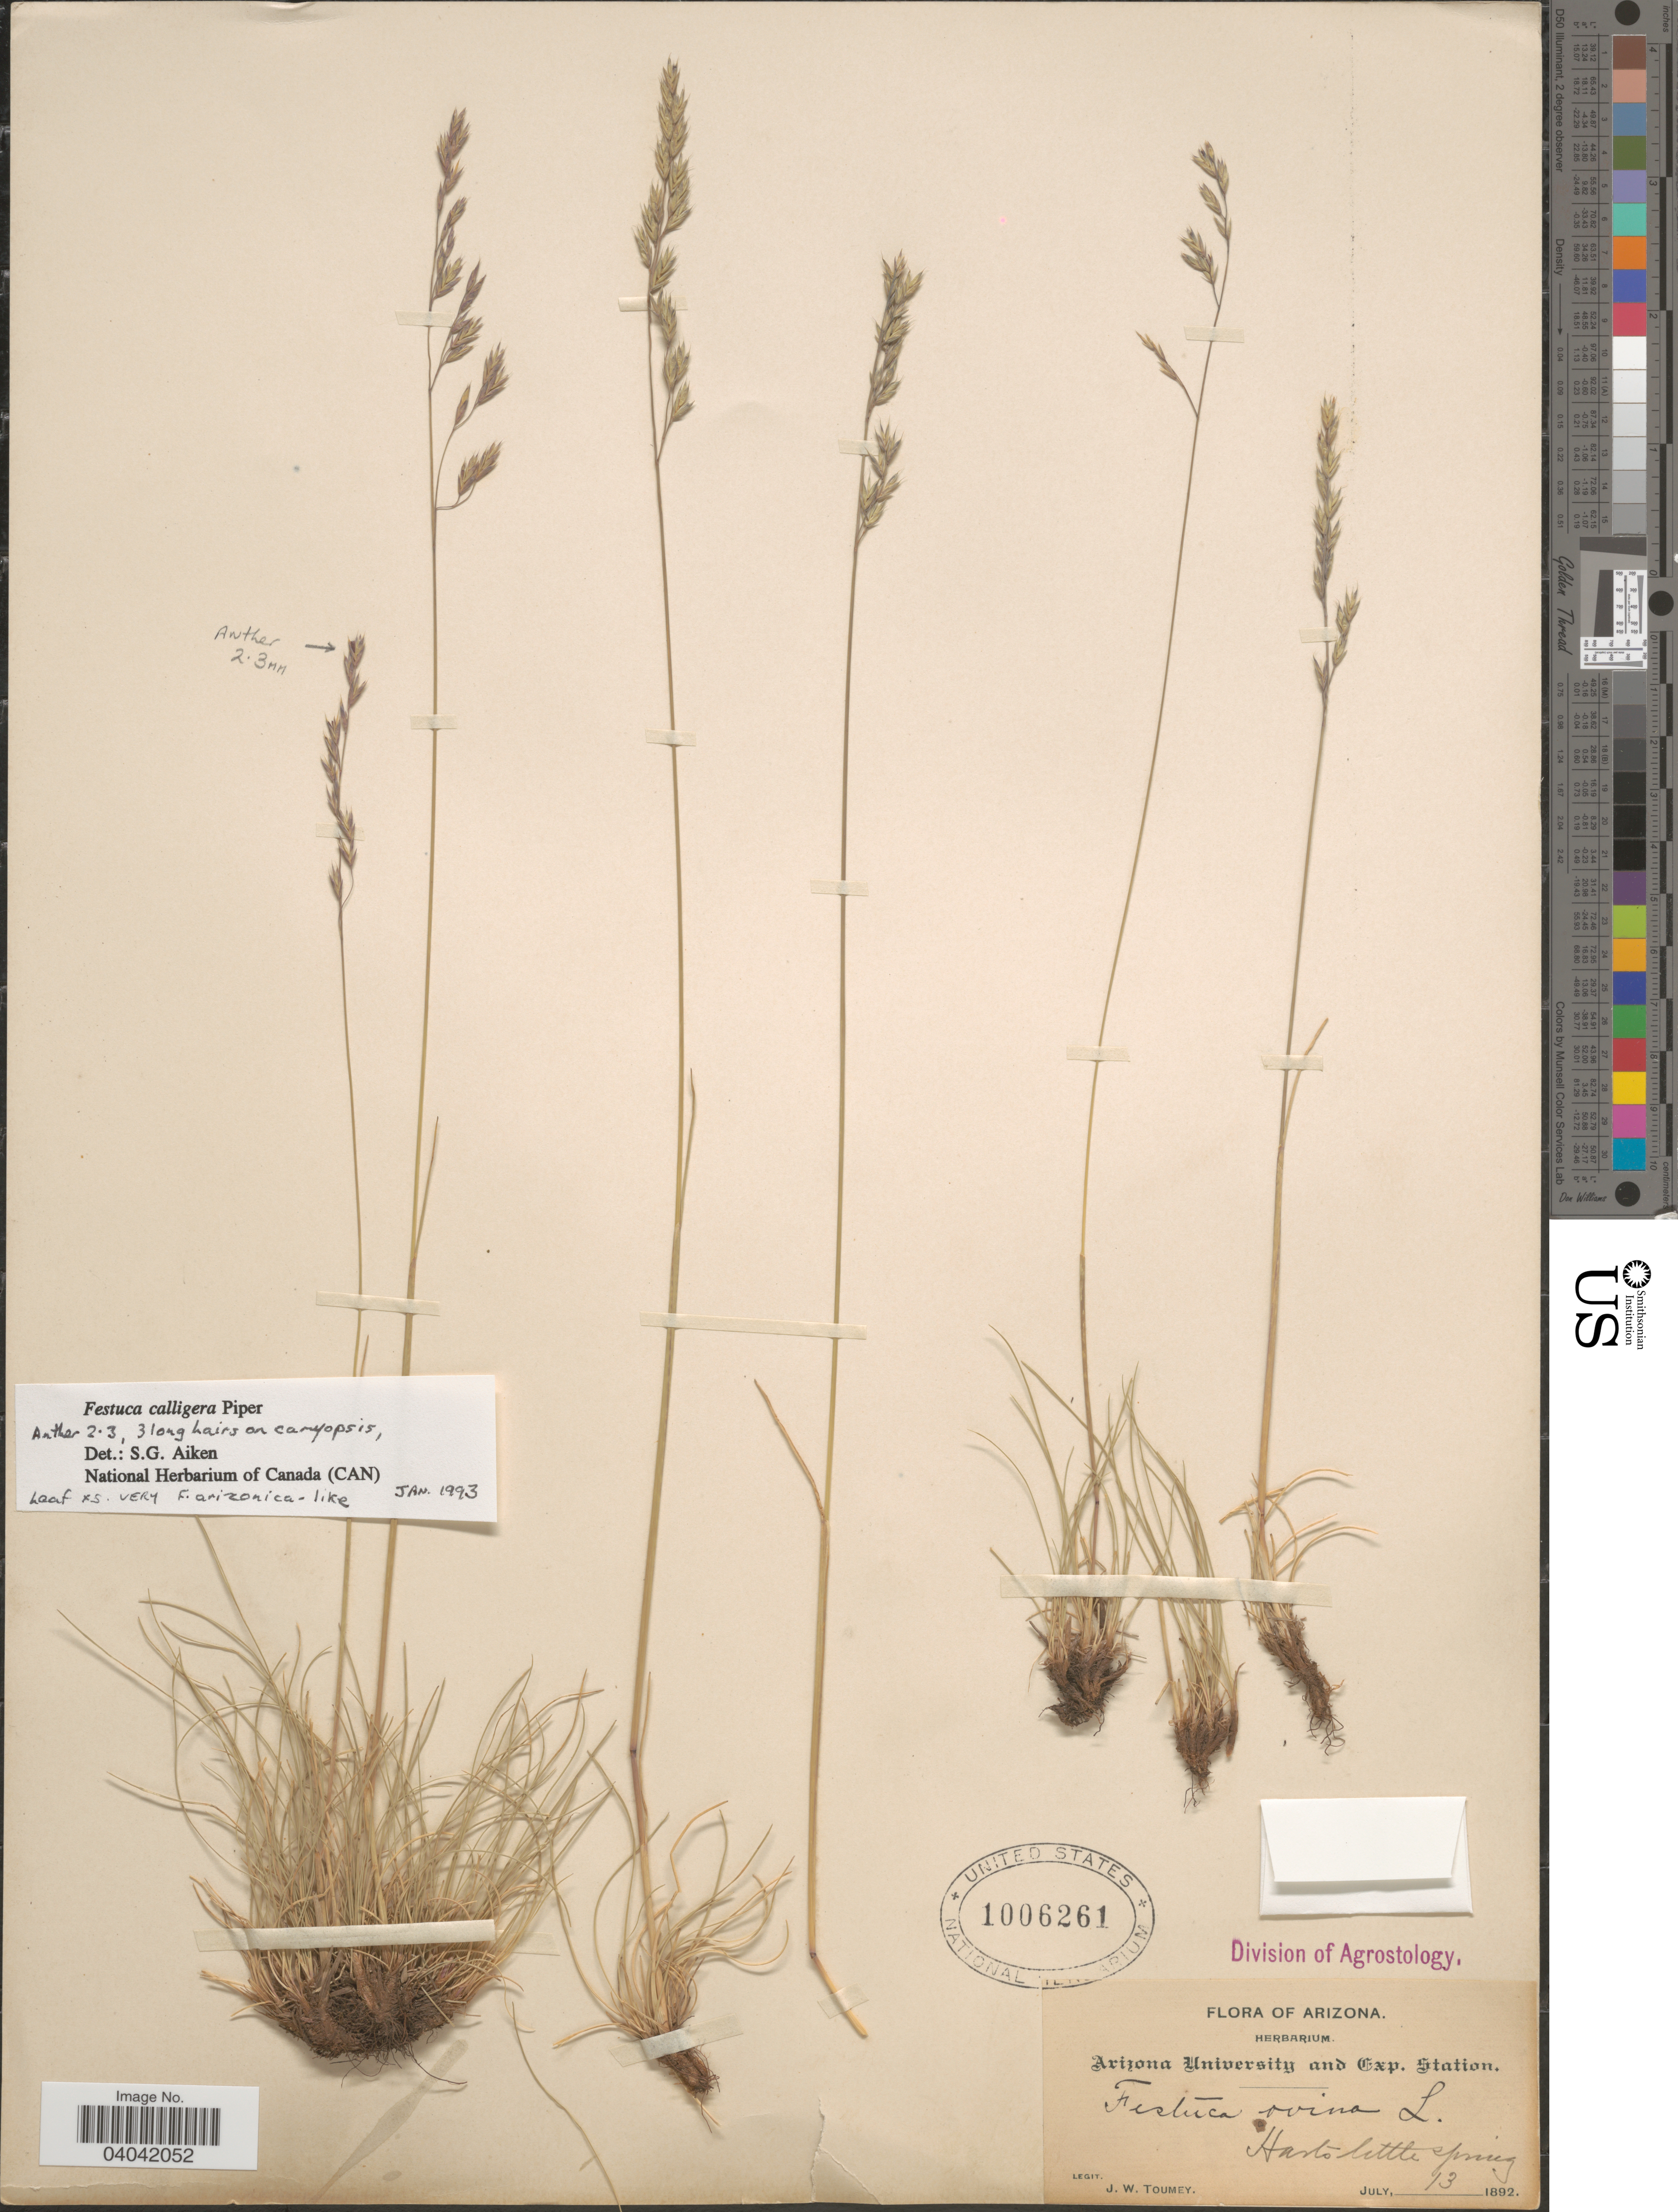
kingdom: Plantae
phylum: Tracheophyta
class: Liliopsida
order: Poales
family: Poaceae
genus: Festuca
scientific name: Festuca calligera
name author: L.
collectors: J. W. Toumey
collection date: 1892-07-13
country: United States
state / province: Arizona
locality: Hasto little spring.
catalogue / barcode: US 1006261